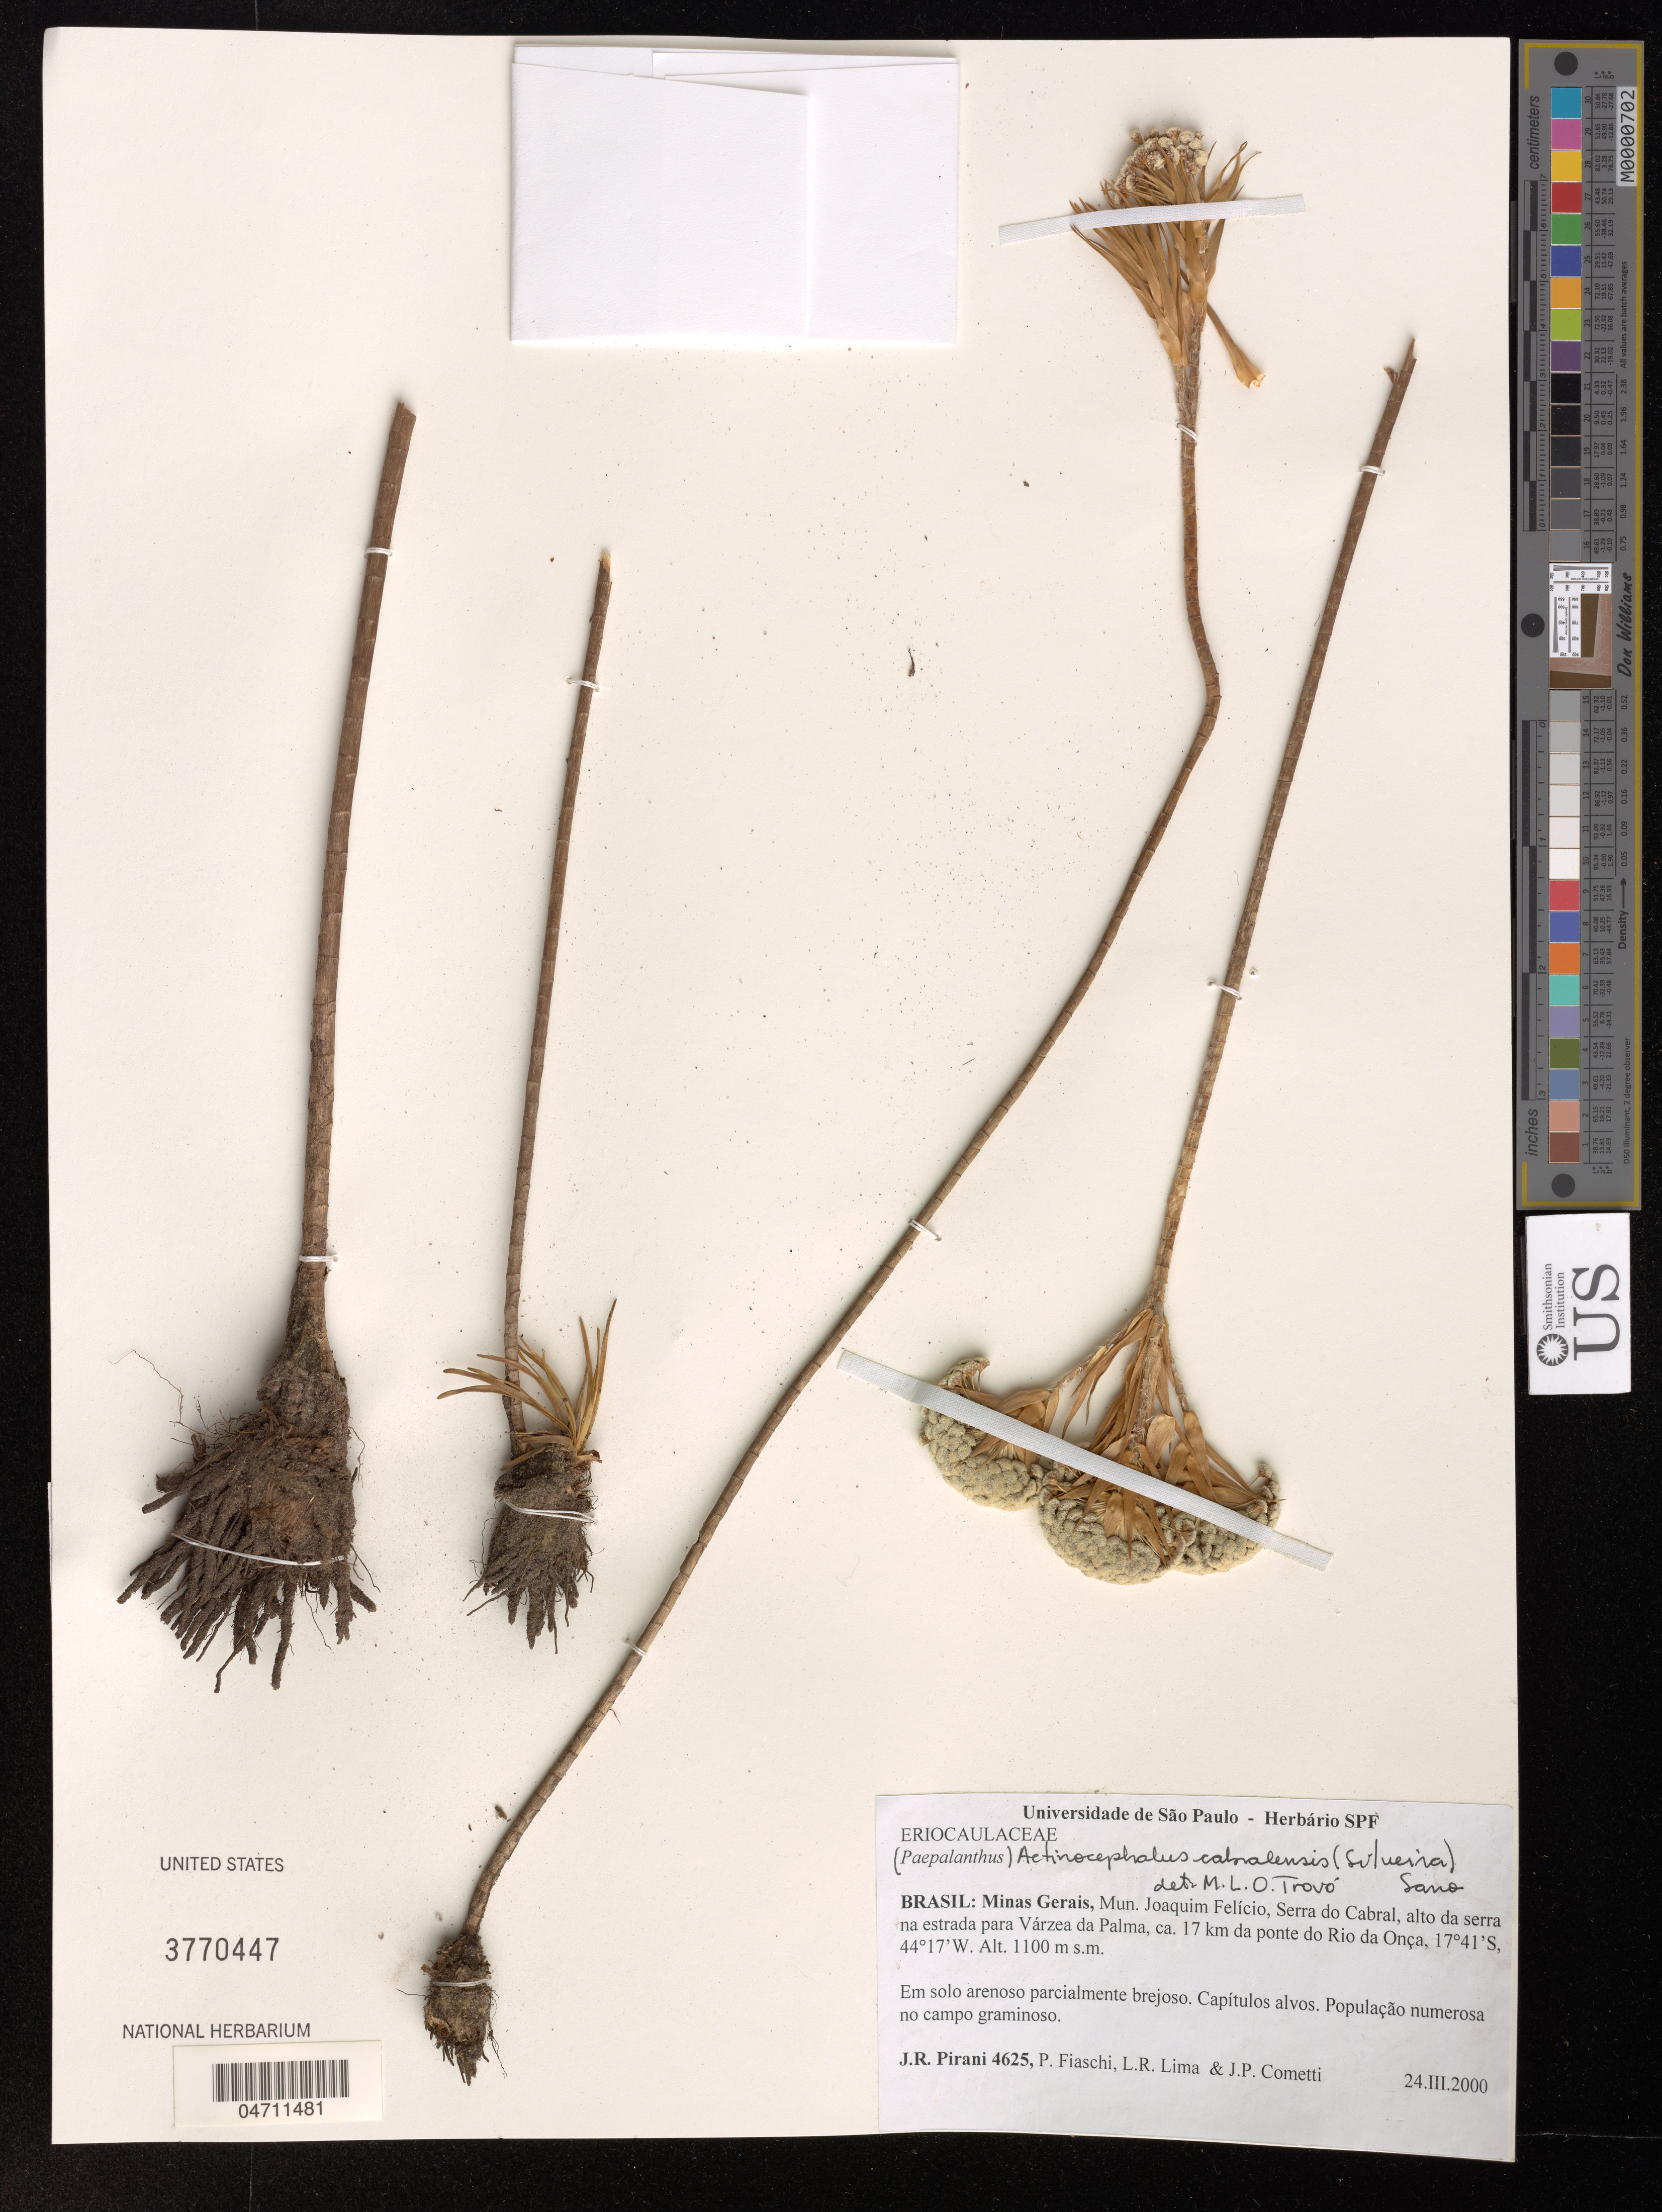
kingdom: Plantae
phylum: Tracheophyta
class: Liliopsida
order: Poales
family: Eriocaulaceae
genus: Actinocephalus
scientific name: Actinocephalus cabralensis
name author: (Silveira) Sano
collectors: J. Pirani, P. Fiaschi, L. Lima & J. Cometti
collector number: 4625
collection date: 2000-03-24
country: Brazil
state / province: Minas Gerais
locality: Mun. Joaquim Felício, Serra do Cabral, alto da serra na estrada para Várzea da Palma, ca 17 km da ponte do Rio da Onça.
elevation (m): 1100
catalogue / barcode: US 3770447